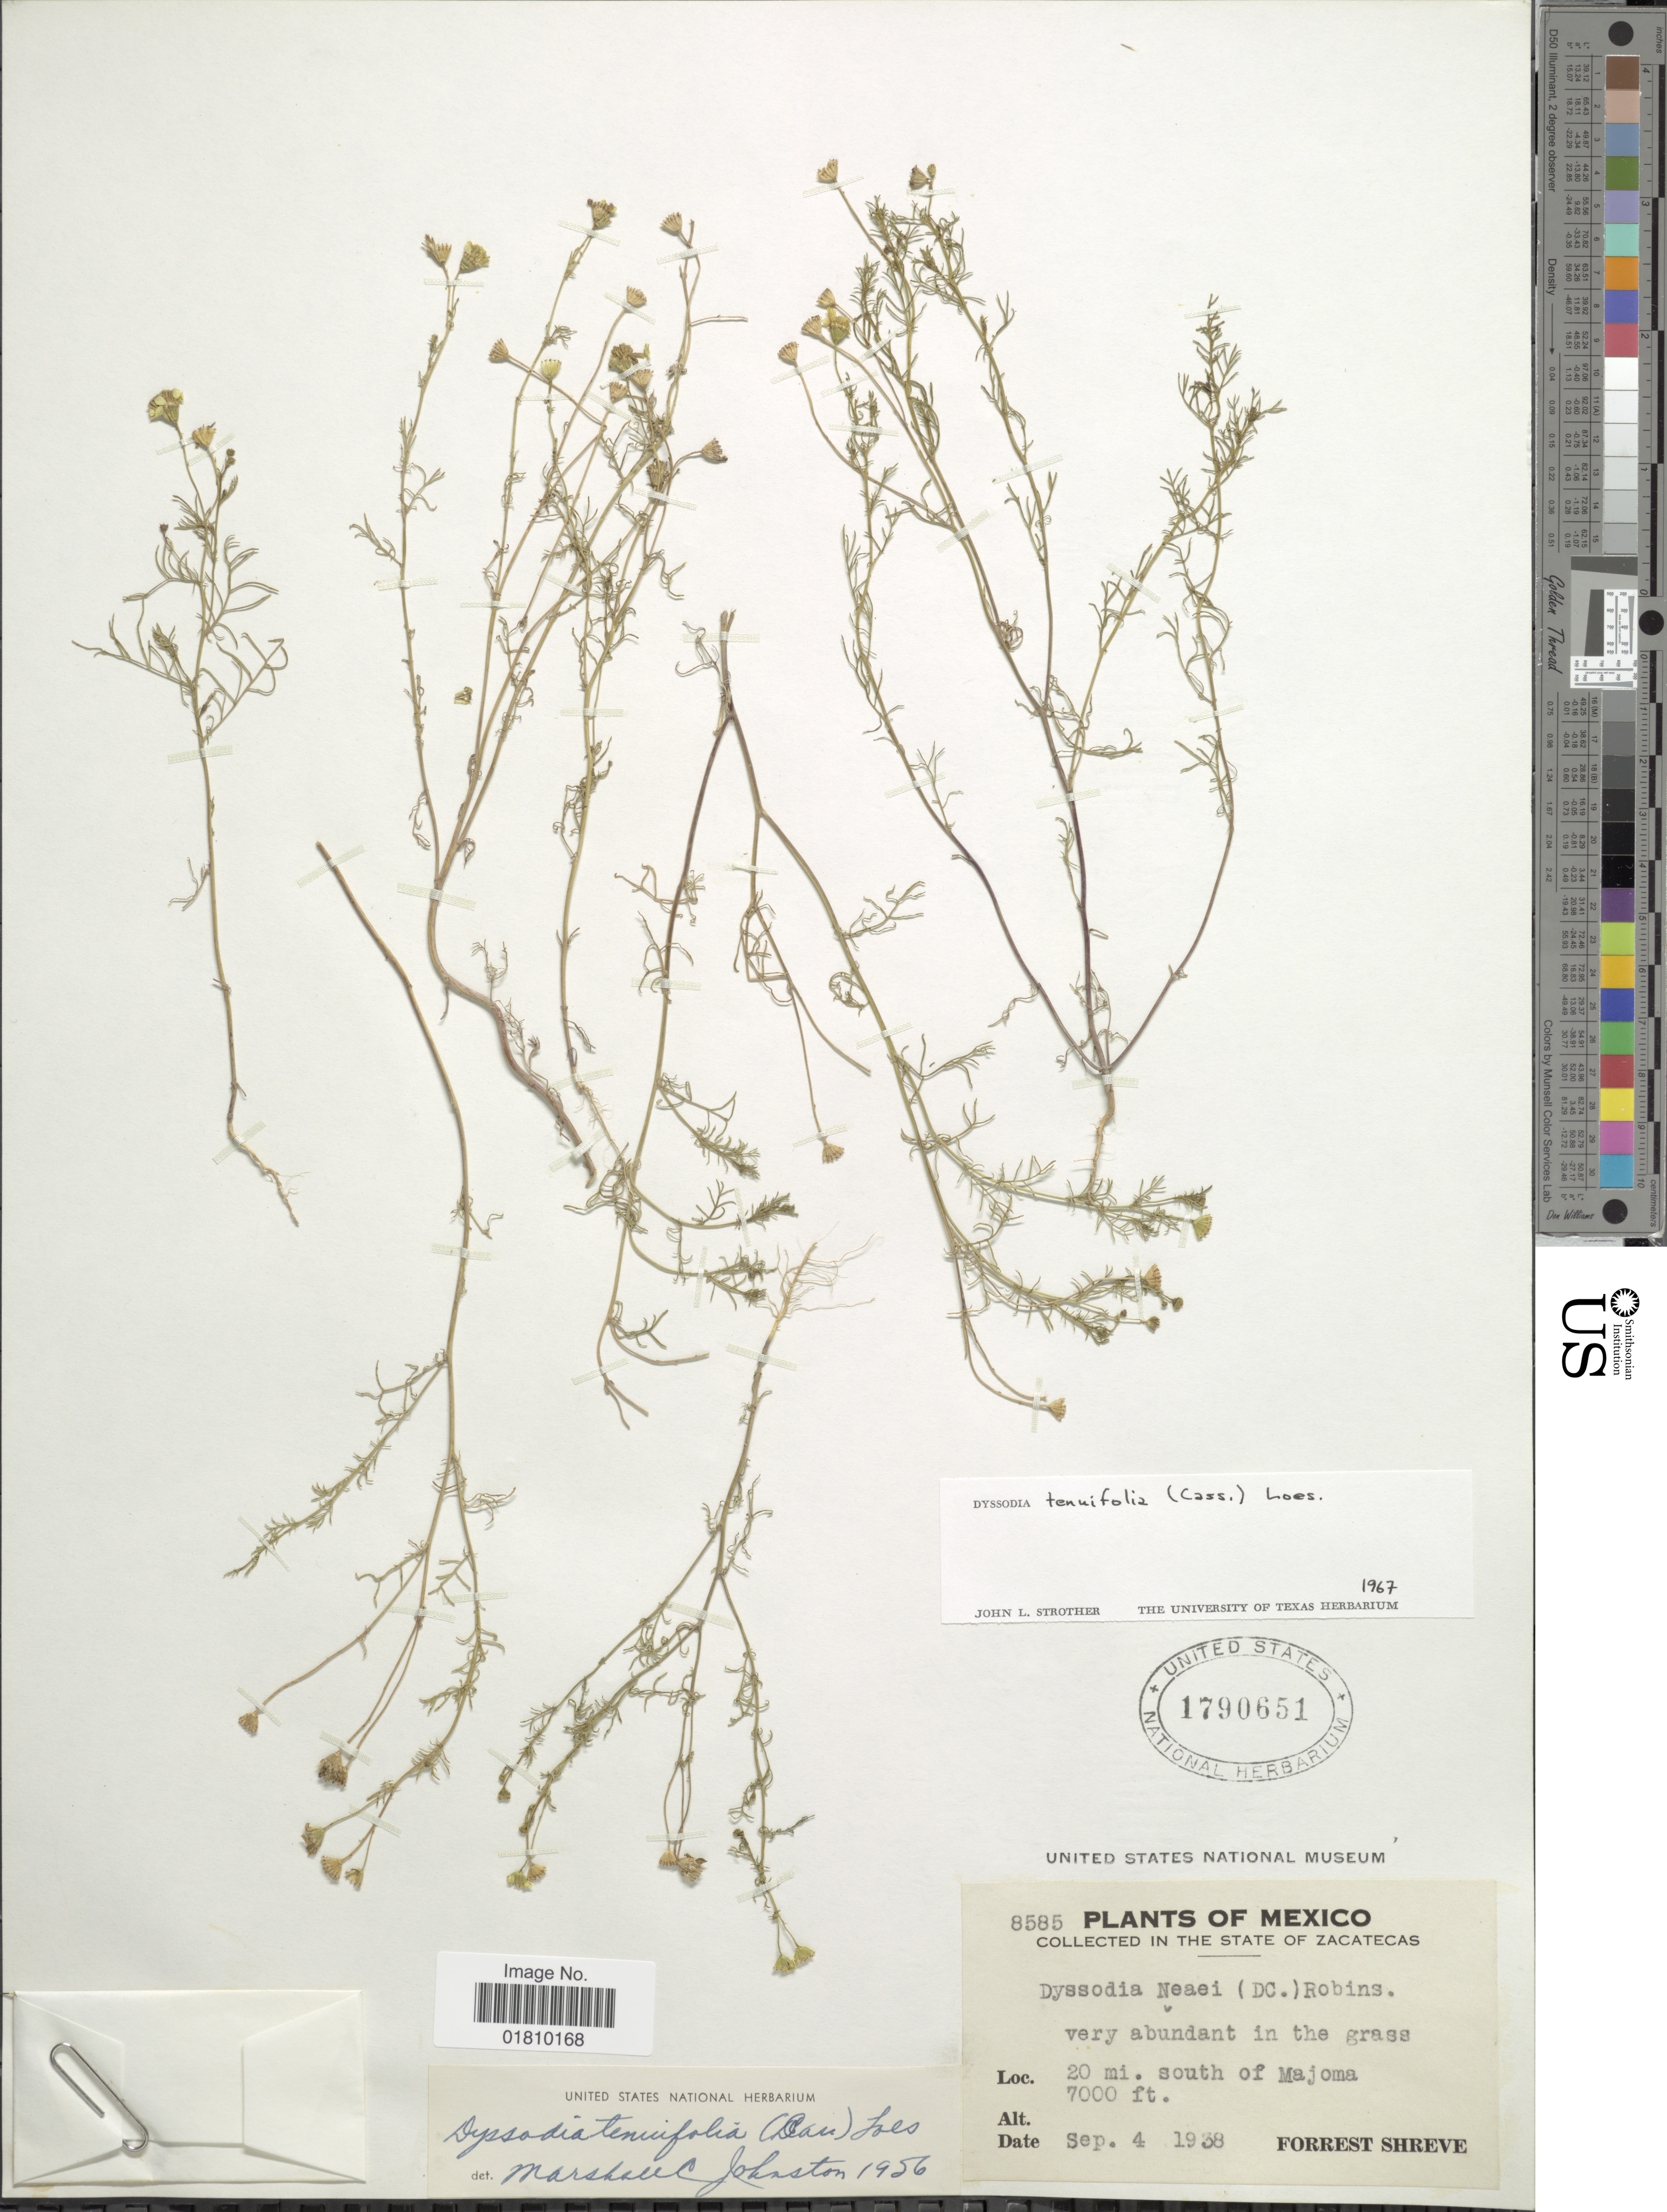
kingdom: Plantae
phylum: Tracheophyta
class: Magnoliopsida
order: Asterales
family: Asteraceae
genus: Thymophylla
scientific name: Thymophylla tenuifolia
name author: (Cass.) Rydb.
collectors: F. Shreve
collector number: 8585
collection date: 1938-09-04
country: Mexico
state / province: Zacatecas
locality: Very abundant in the grass, 20 mi. south of Majoma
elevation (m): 2134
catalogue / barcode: US 17906510